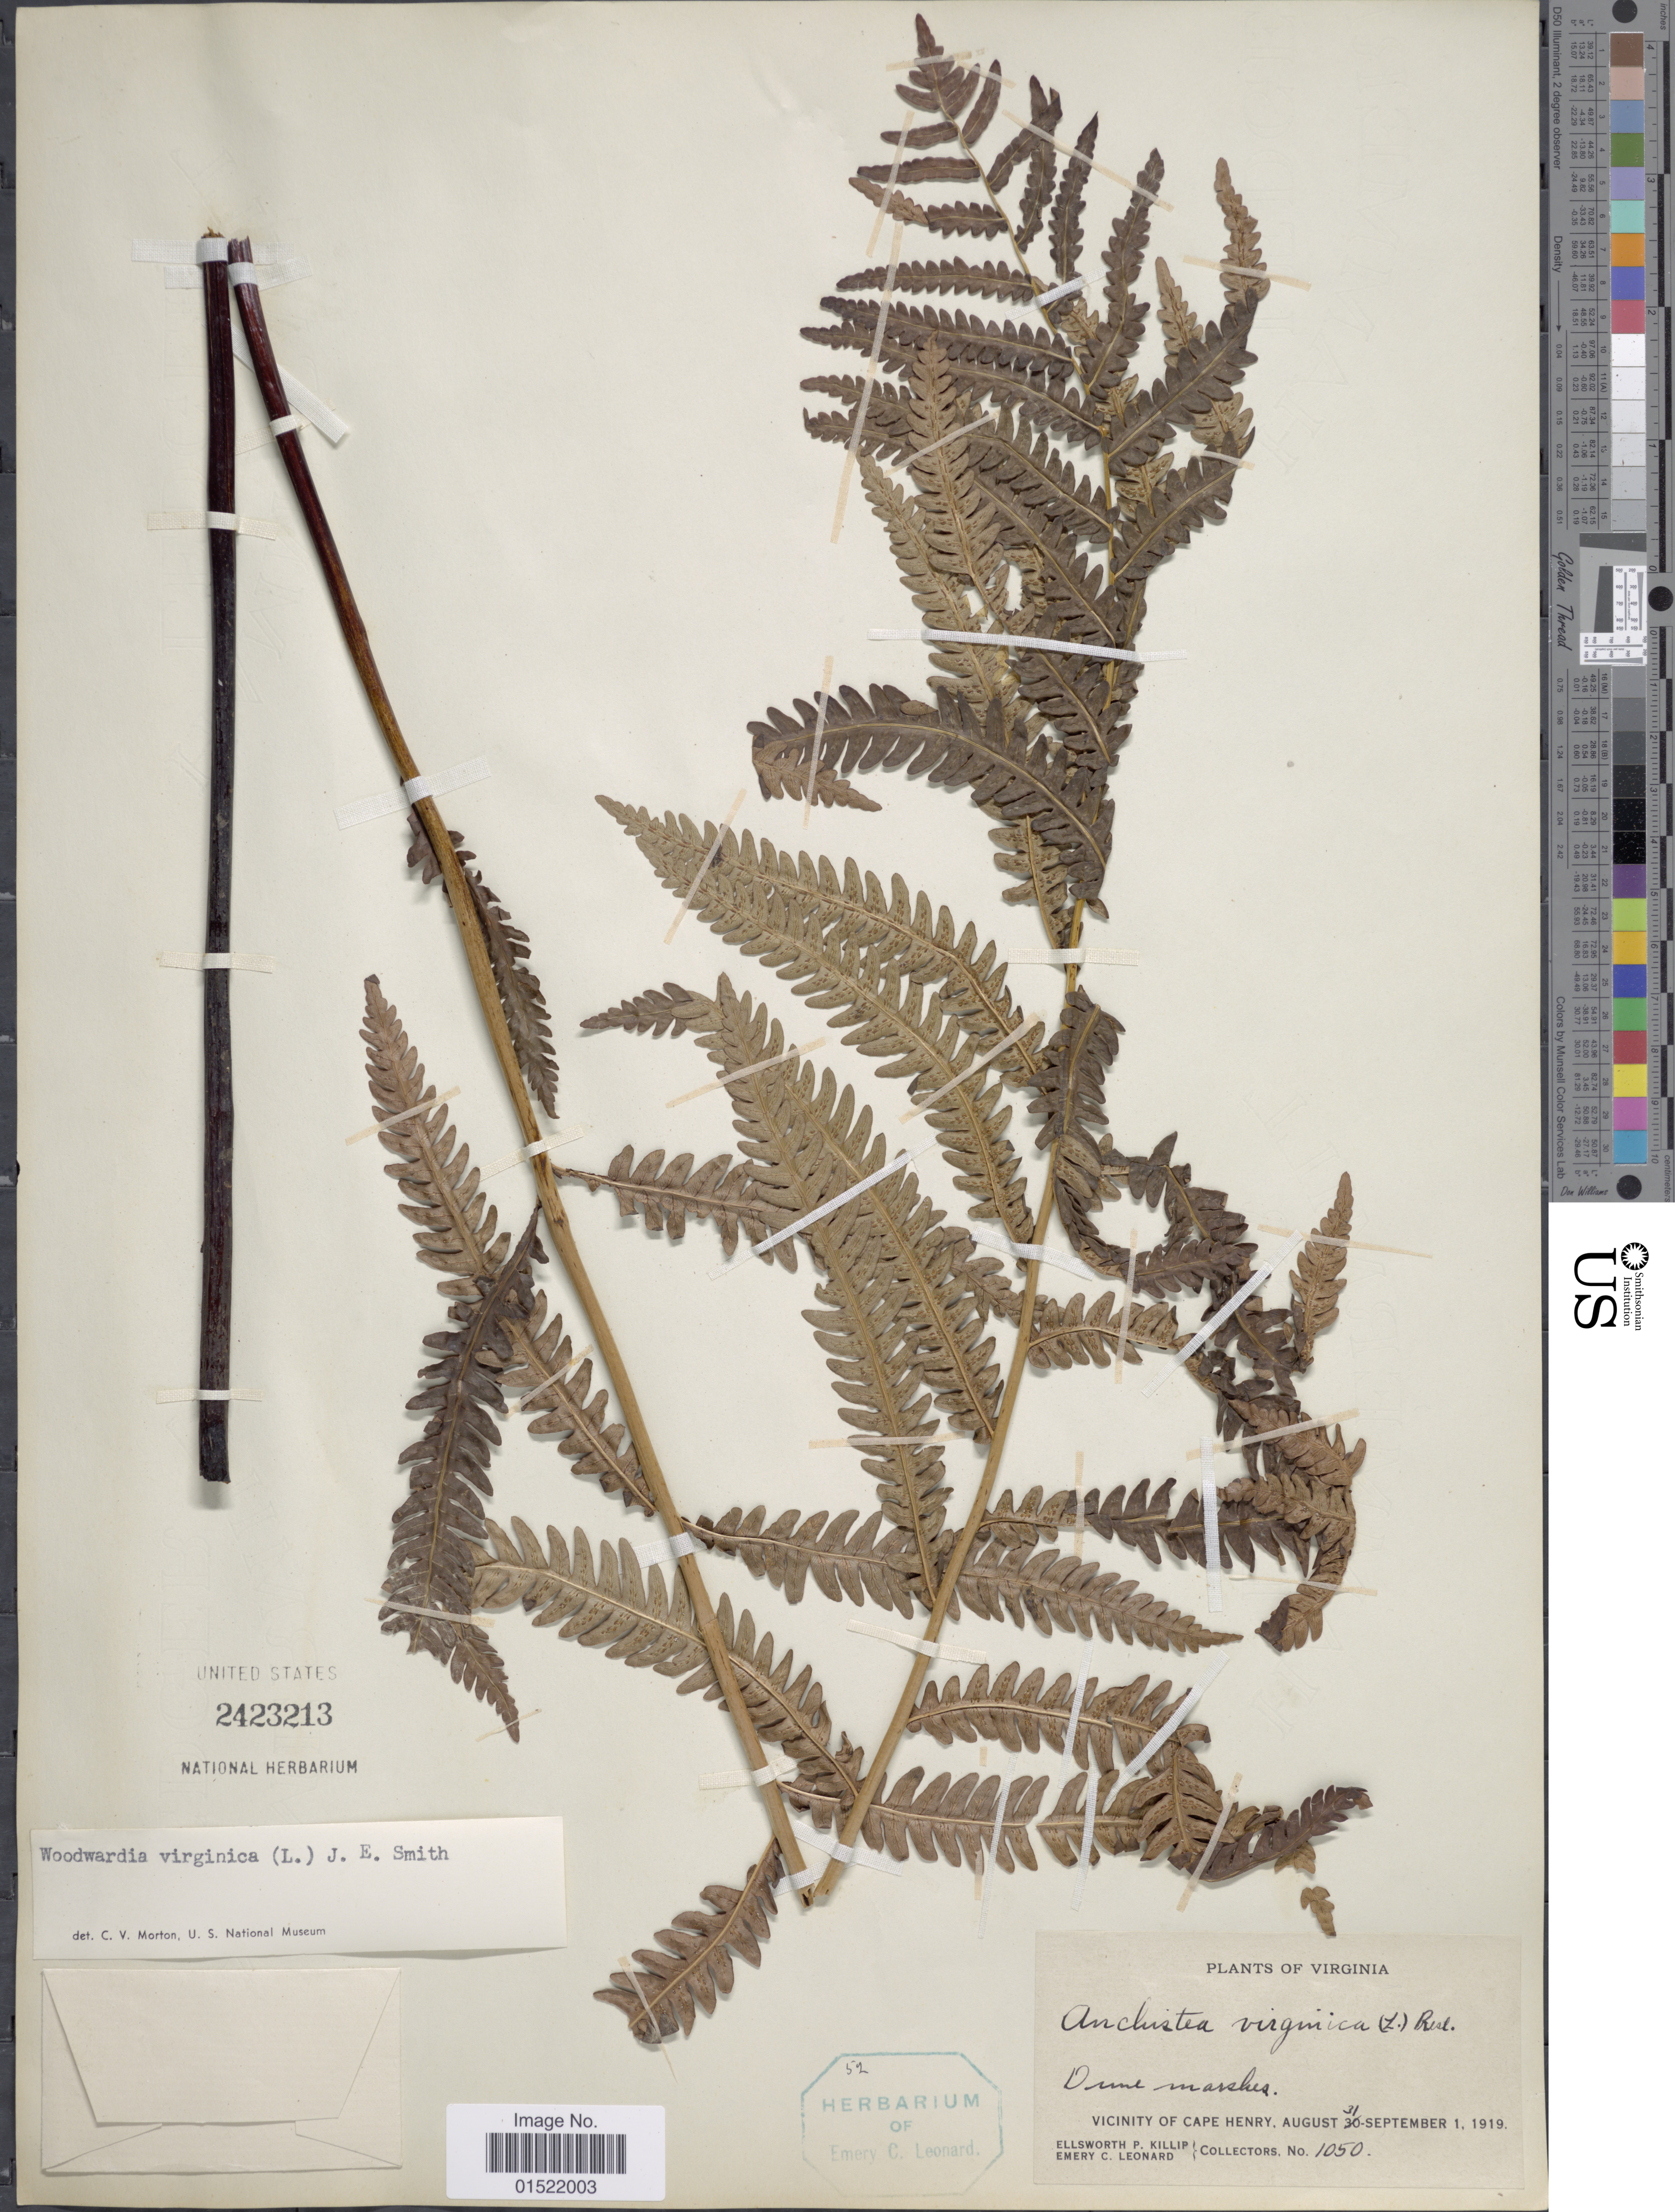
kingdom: Plantae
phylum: Tracheophyta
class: Polypodiopsida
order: Polypodiales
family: Blechnaceae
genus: Woodwardia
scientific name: Woodwardia virginica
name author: (L.) R.M. Sm.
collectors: E. P. Killip & E. C. Leonard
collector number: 1050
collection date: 1919-08-31/1919-09-01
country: United States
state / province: Virginia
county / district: City of Virginia Beach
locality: Vicinity of Cape Henry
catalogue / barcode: US 2423213